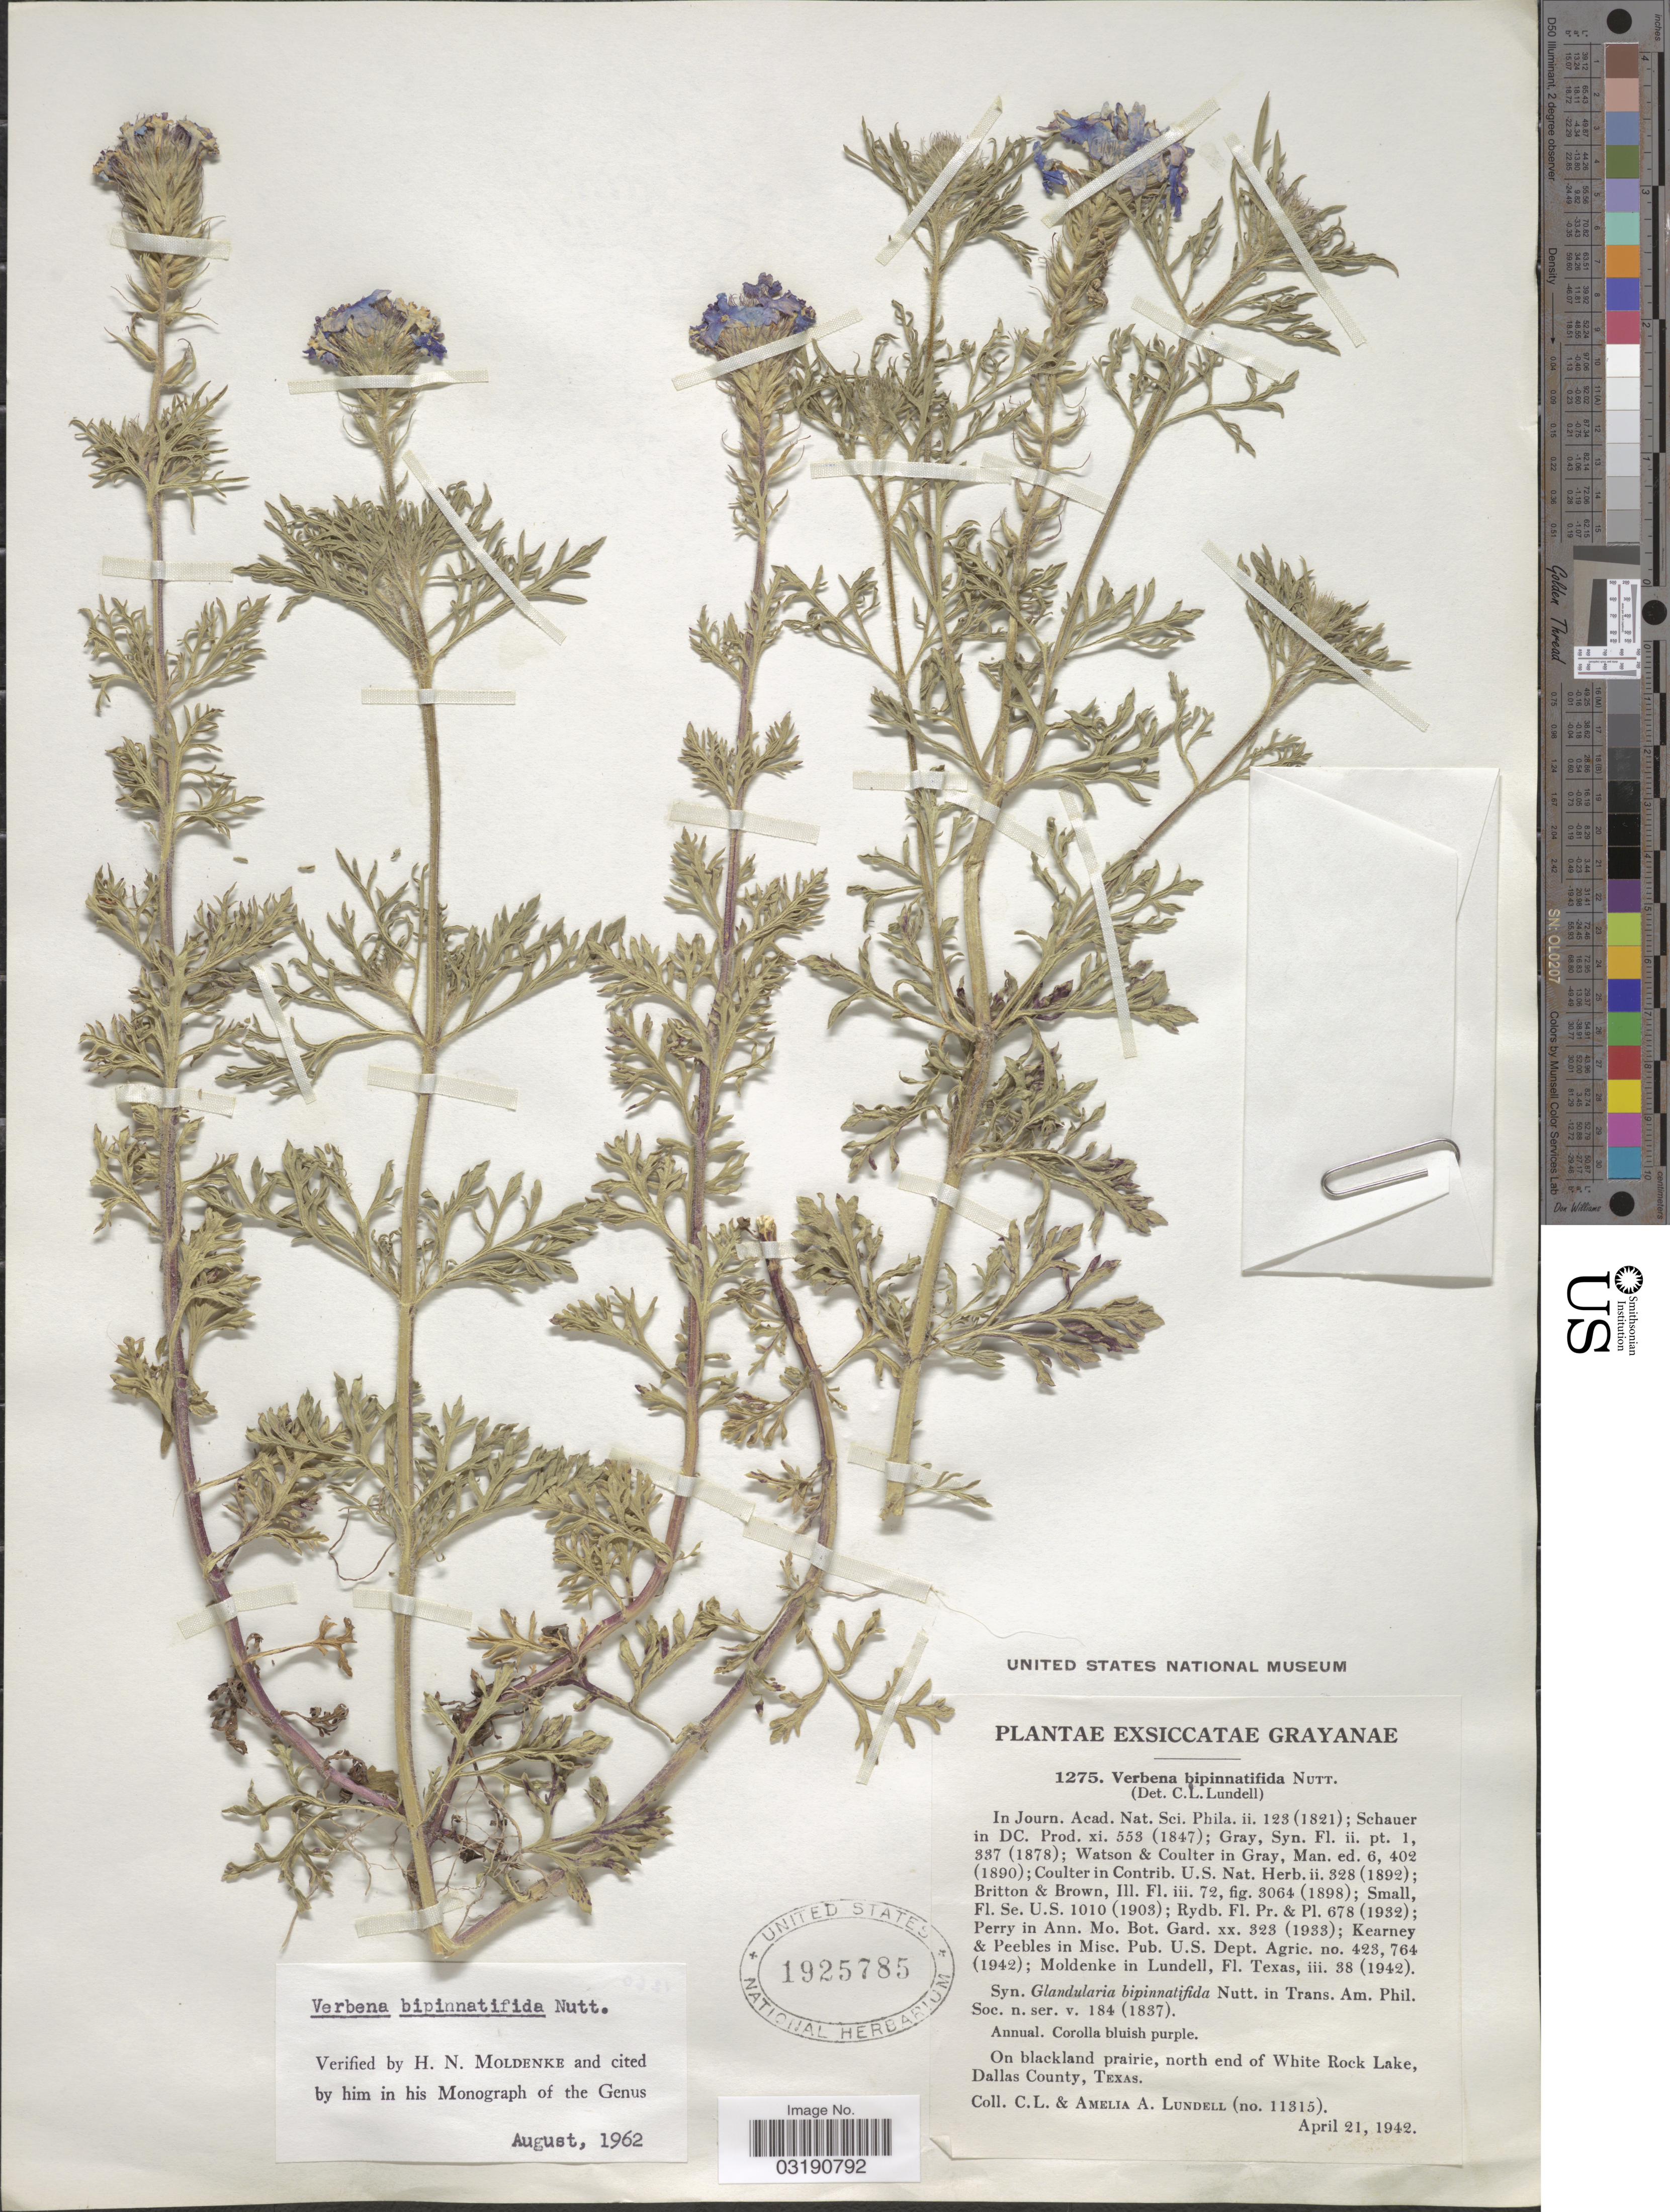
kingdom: Plantae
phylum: Tracheophyta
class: Magnoliopsida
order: Lamiales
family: Verbenaceae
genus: Verbena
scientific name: Verbena bipinnatifida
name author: (Schauer) Nutt.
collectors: C. L. Lundell & A. A. Lundell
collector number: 11315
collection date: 1942-04-21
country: United States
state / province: Texas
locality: North end of White Rock Lake, Dallas County.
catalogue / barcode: US 1925785